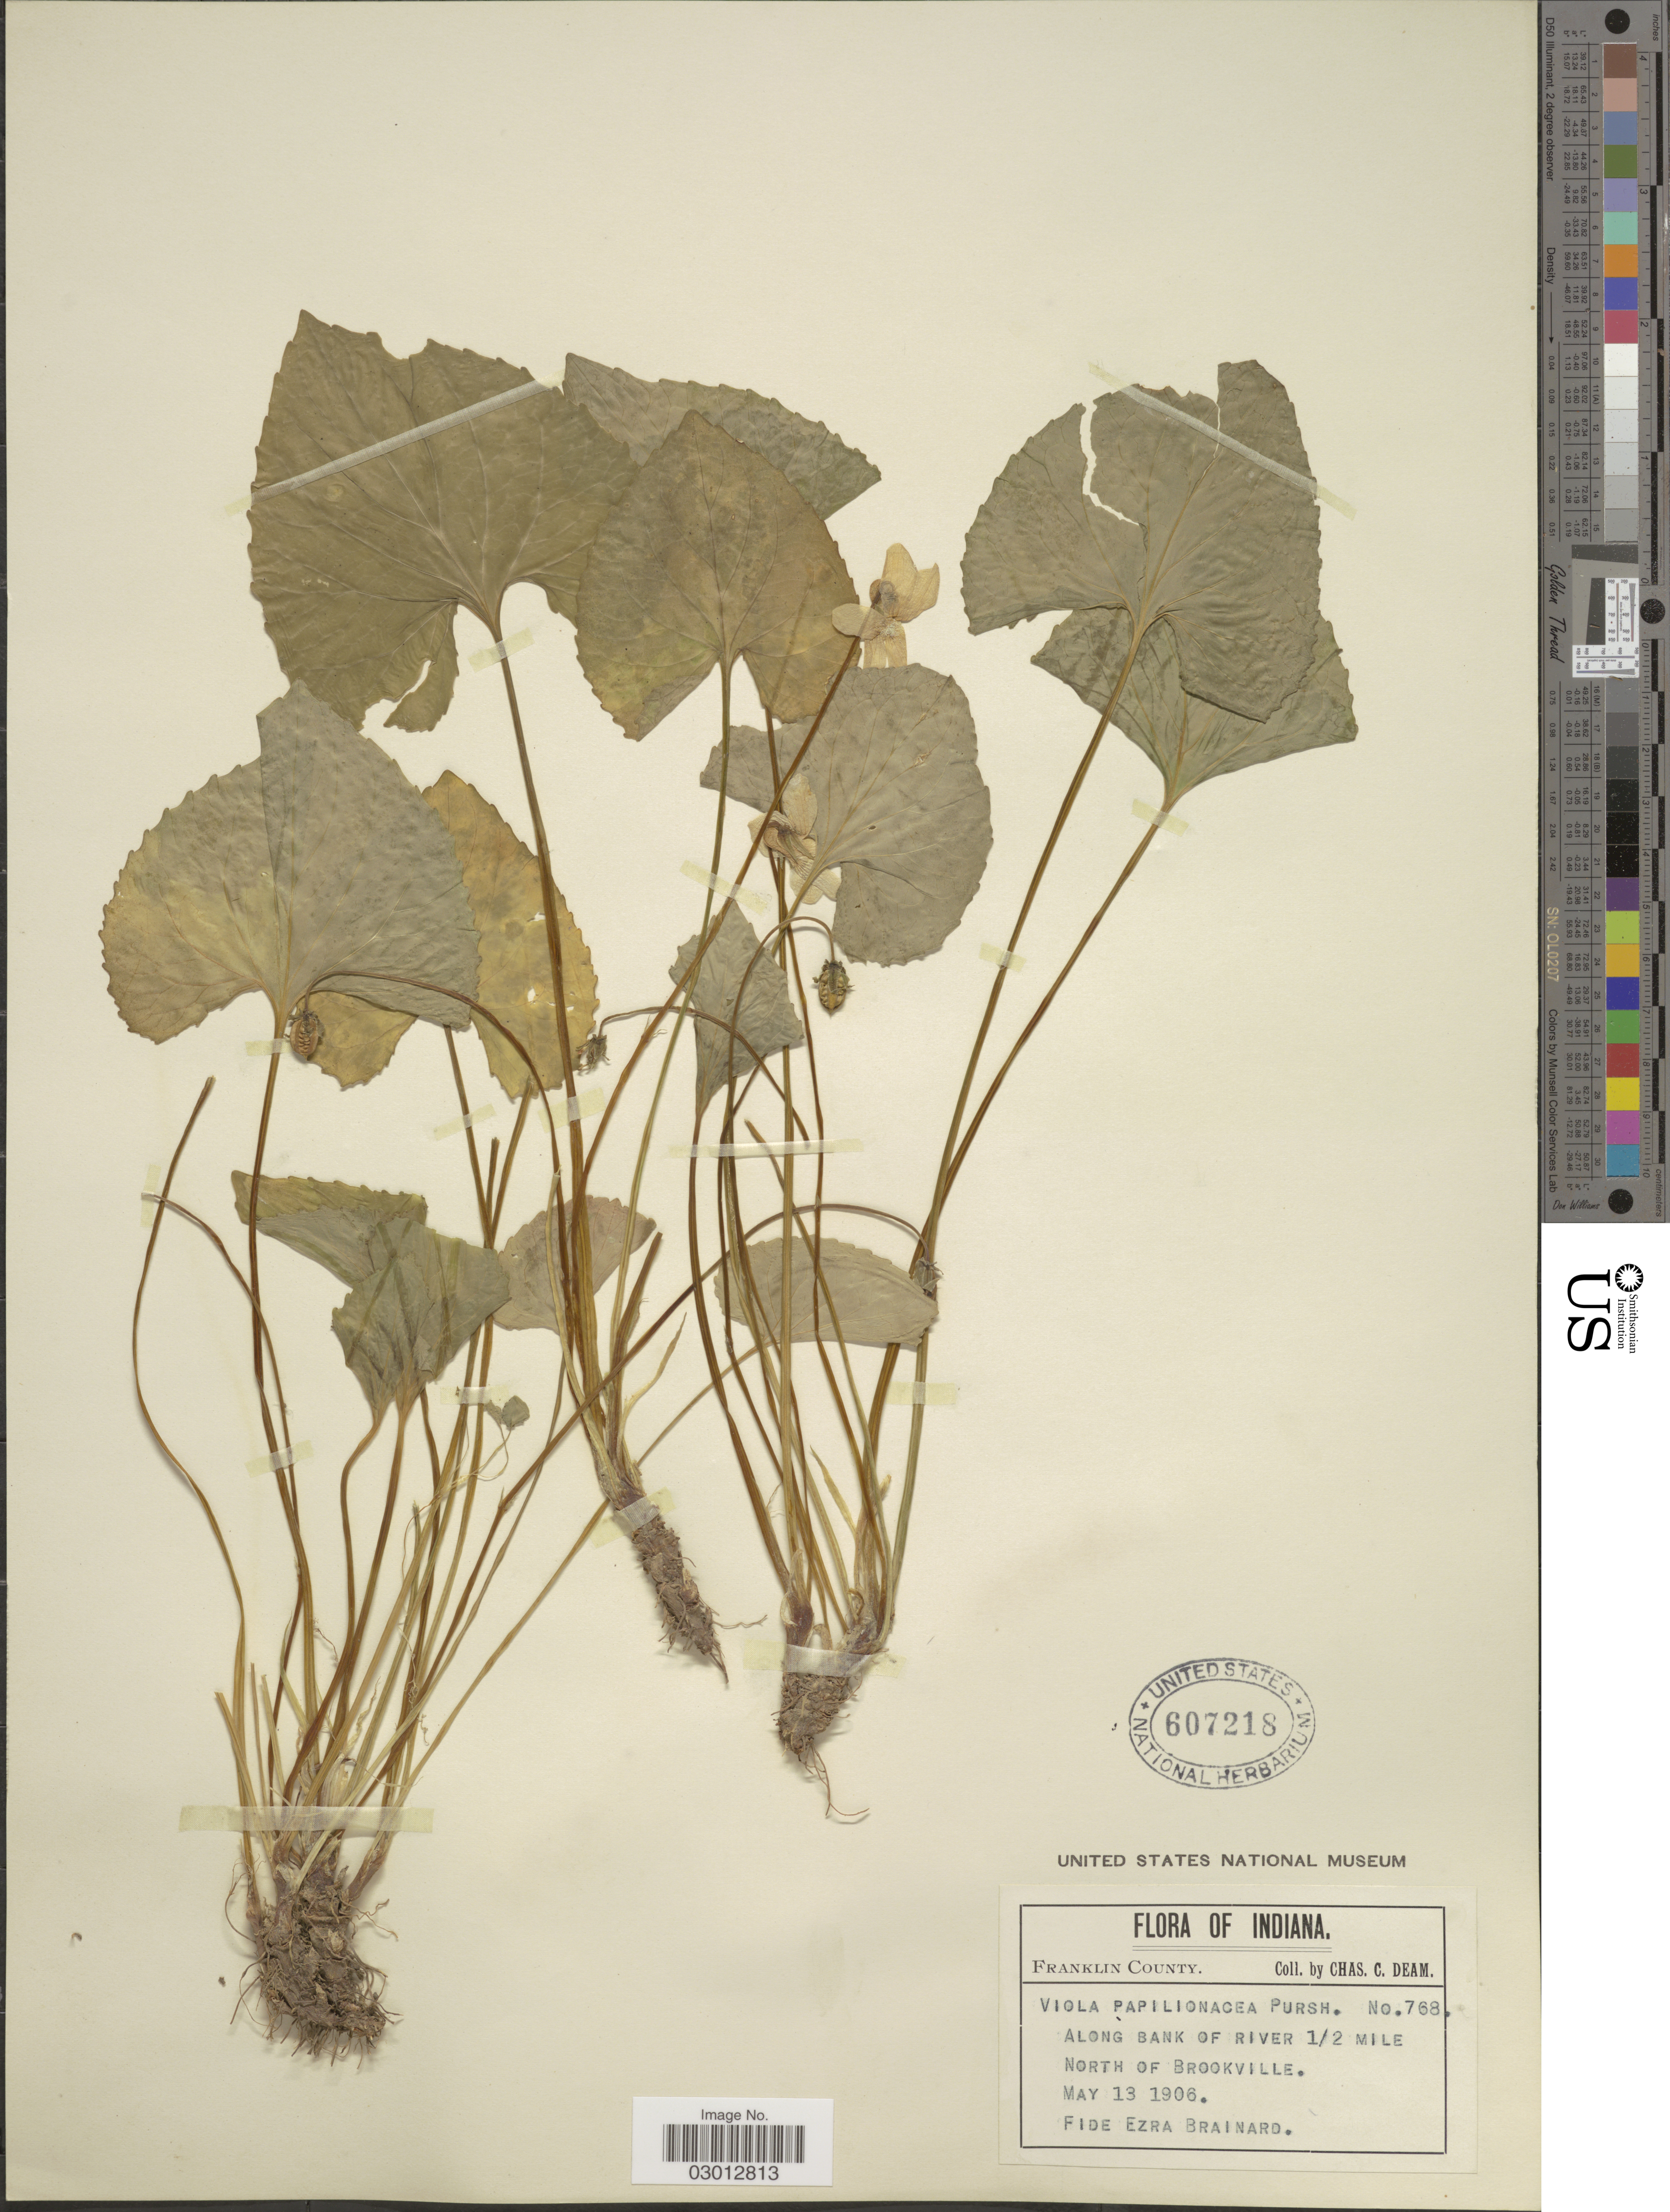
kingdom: Plantae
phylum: Tracheophyta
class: Magnoliopsida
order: Malpighiales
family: Violaceae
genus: Viola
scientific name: Viola papilionacea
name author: Pursh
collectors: C. C. Deam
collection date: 1906-05-13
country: United States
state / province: Indiana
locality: Franklin County. Along bank of river ½ mile north of Brookville.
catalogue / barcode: US 607218